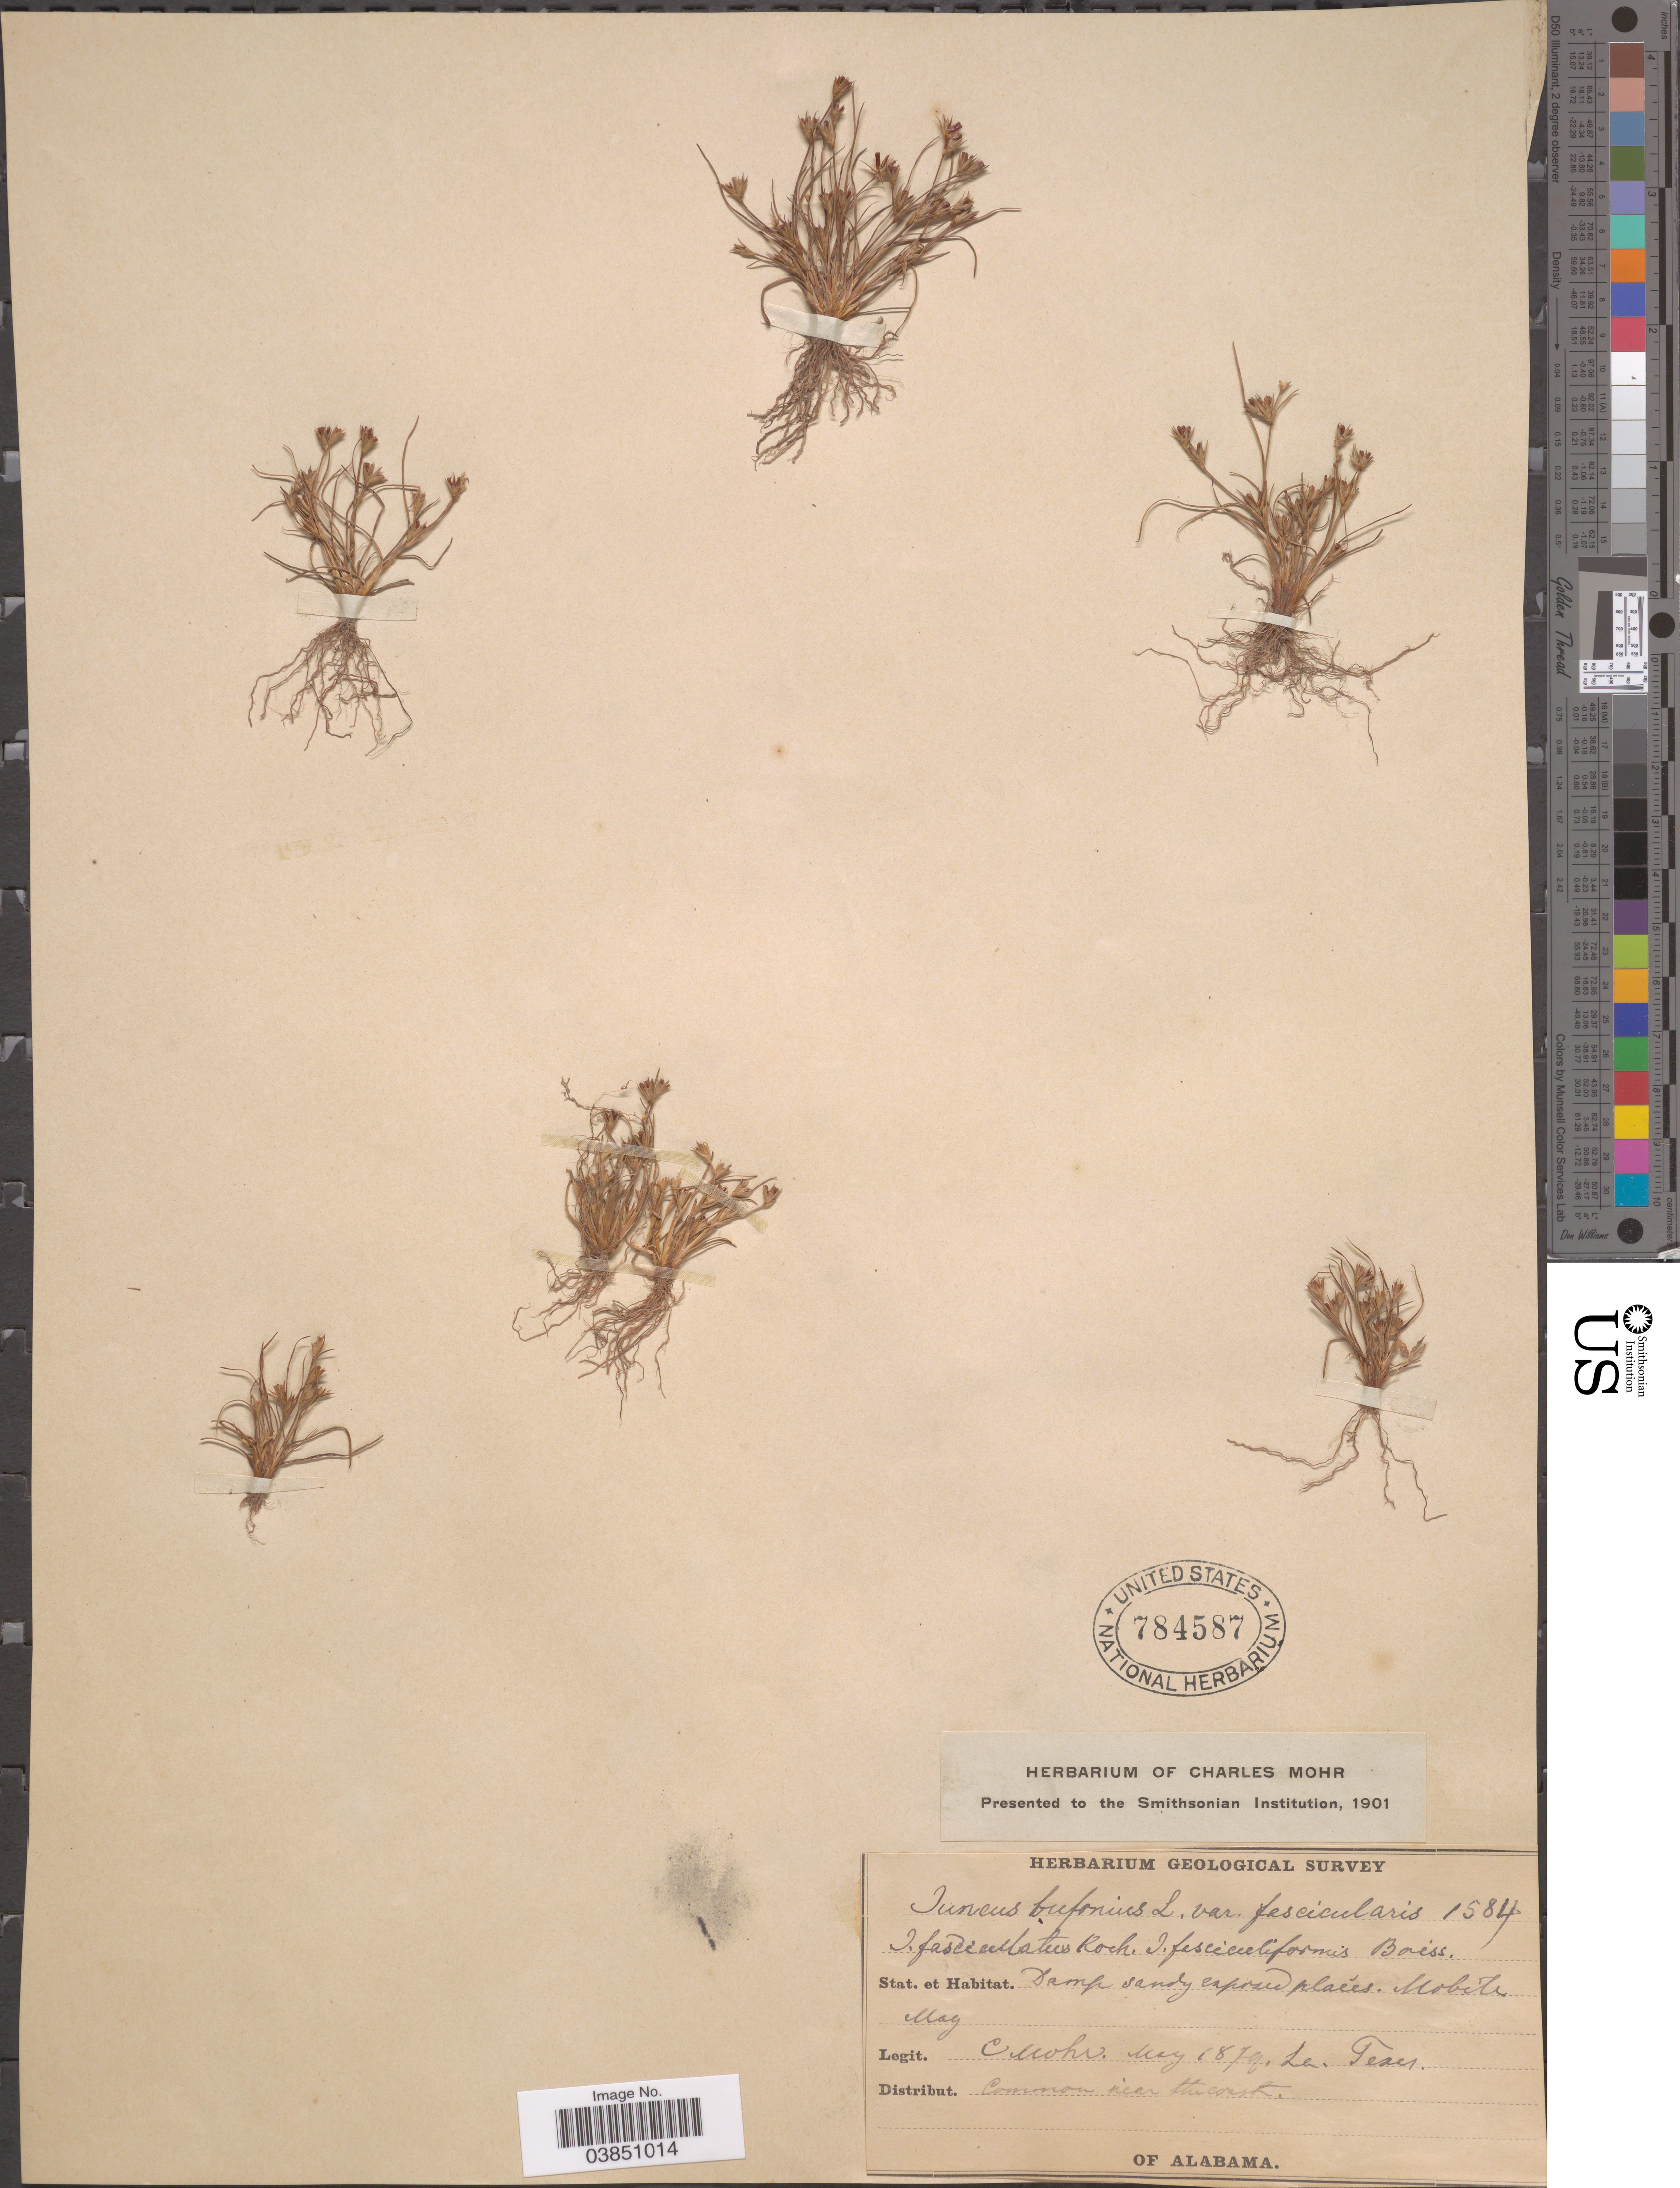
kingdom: Plantae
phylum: Tracheophyta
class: Liliopsida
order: Poales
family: Juncaceae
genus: Juncus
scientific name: Juncus bufonius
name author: L.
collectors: C. T. Mohr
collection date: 1879-05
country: United States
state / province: Alabama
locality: Mobile.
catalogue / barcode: US 784587